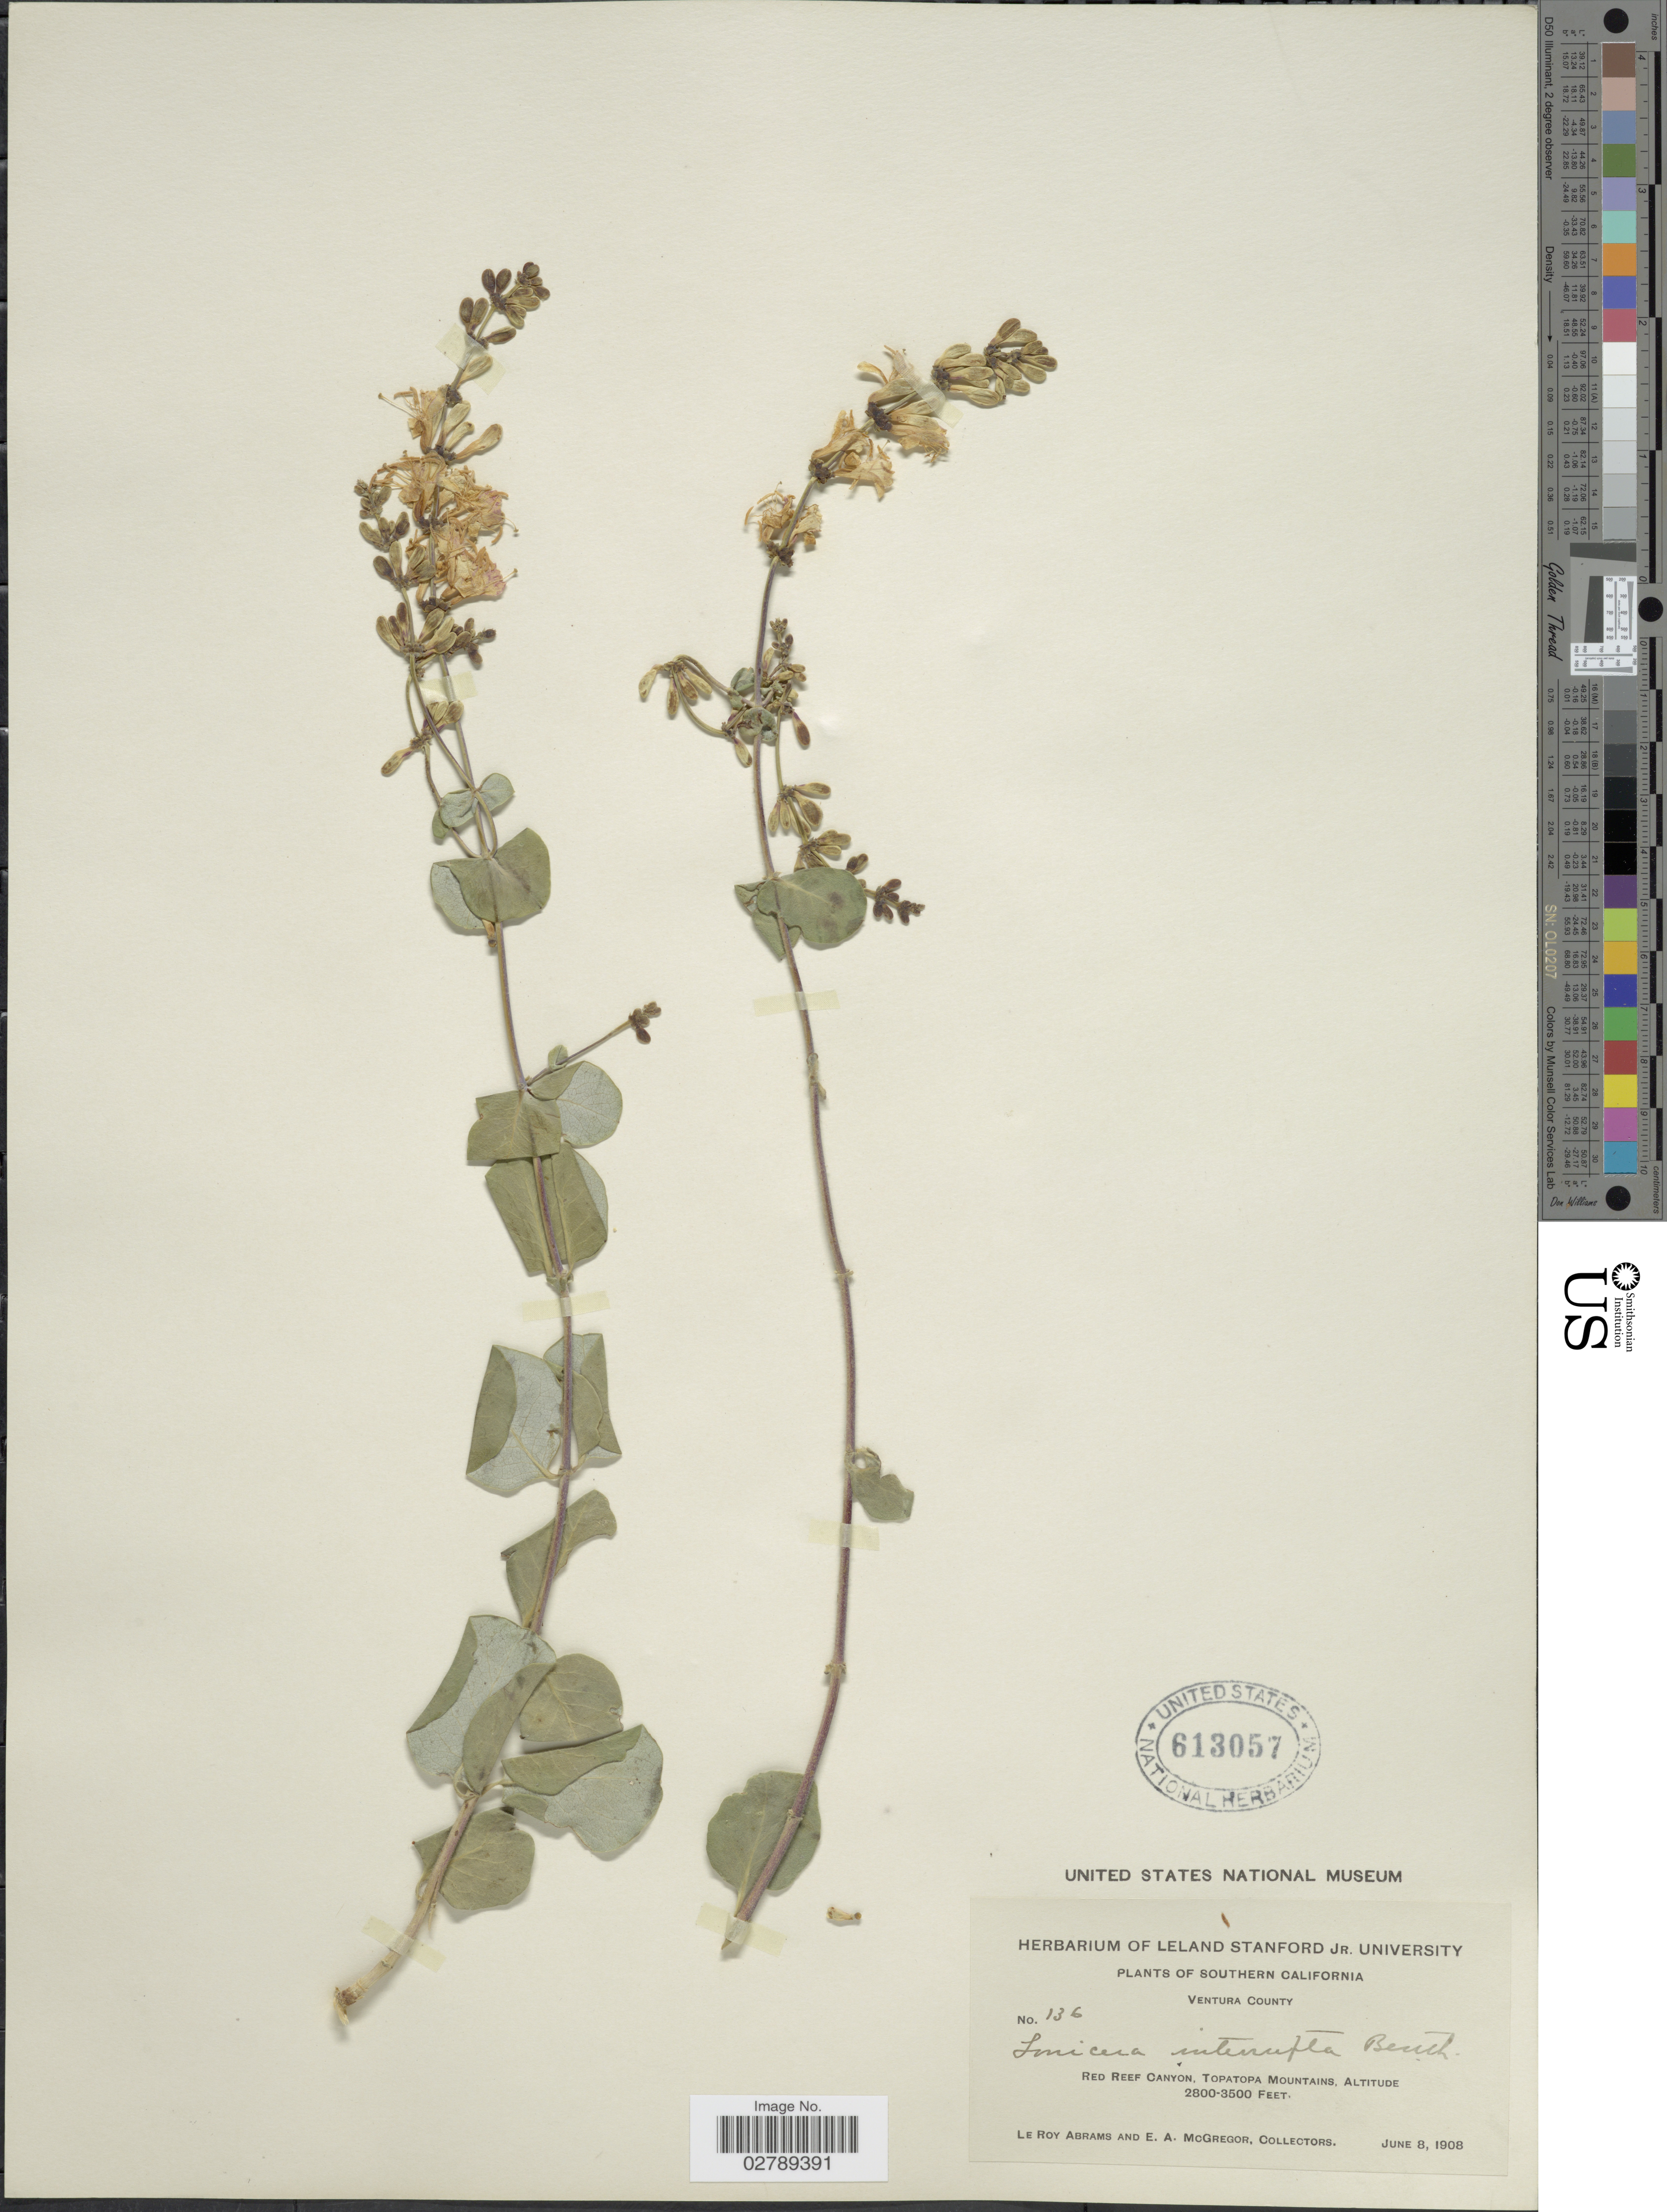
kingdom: Plantae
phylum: Tracheophyta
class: Magnoliopsida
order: Dipsacales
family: Caprifoliaceae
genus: Lonicera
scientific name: Lonicera interrupta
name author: Benth.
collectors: L. Abrams & E. A. McGregor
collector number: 136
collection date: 1908-06-08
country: United States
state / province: California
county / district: Ventura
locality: Southern California. Ventura County. Red Reef Canyon, Topatopa Mountains.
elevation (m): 853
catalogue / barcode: US 613057